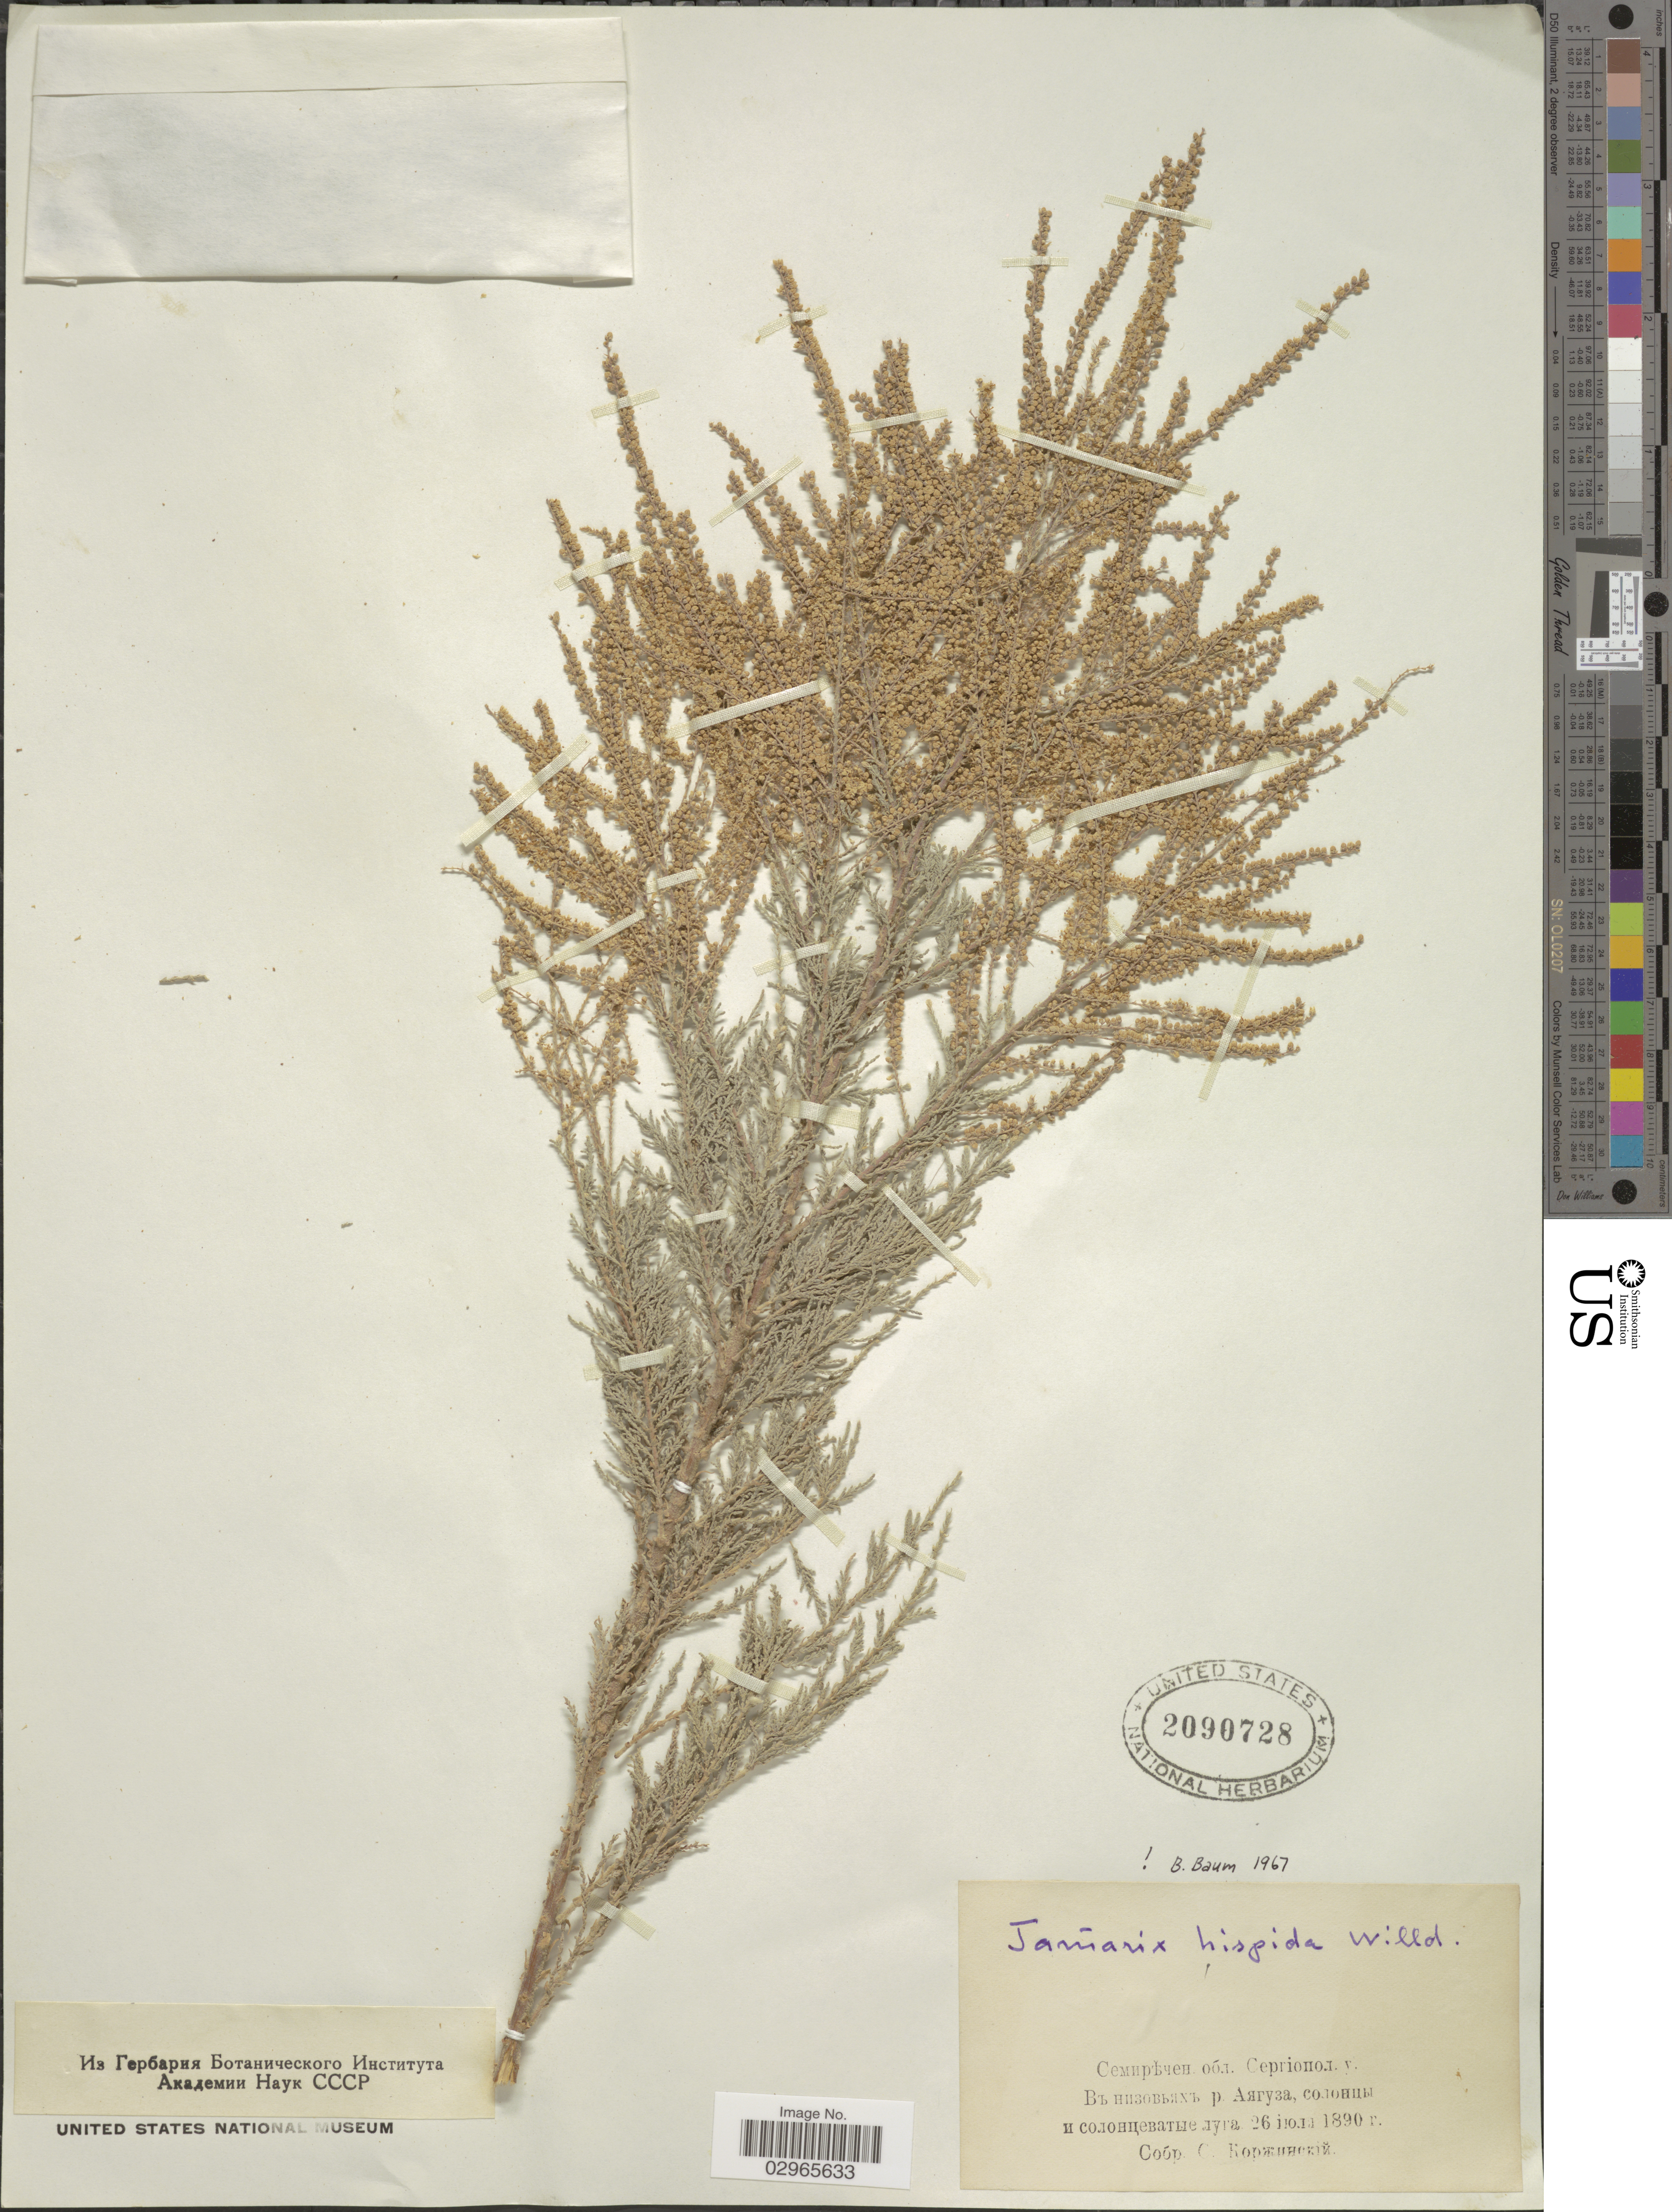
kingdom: Plantae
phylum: Tracheophyta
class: Magnoliopsida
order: Caryophyllales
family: Tamaricaceae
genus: Tamarix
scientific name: Tamarix hispida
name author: Willd.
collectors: S. Korzhinsky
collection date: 1890-03-26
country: Kazakhstan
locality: District: Ayagoz. Ayagoz (former Sergiopol), Ayagoz River.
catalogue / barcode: US 2090728